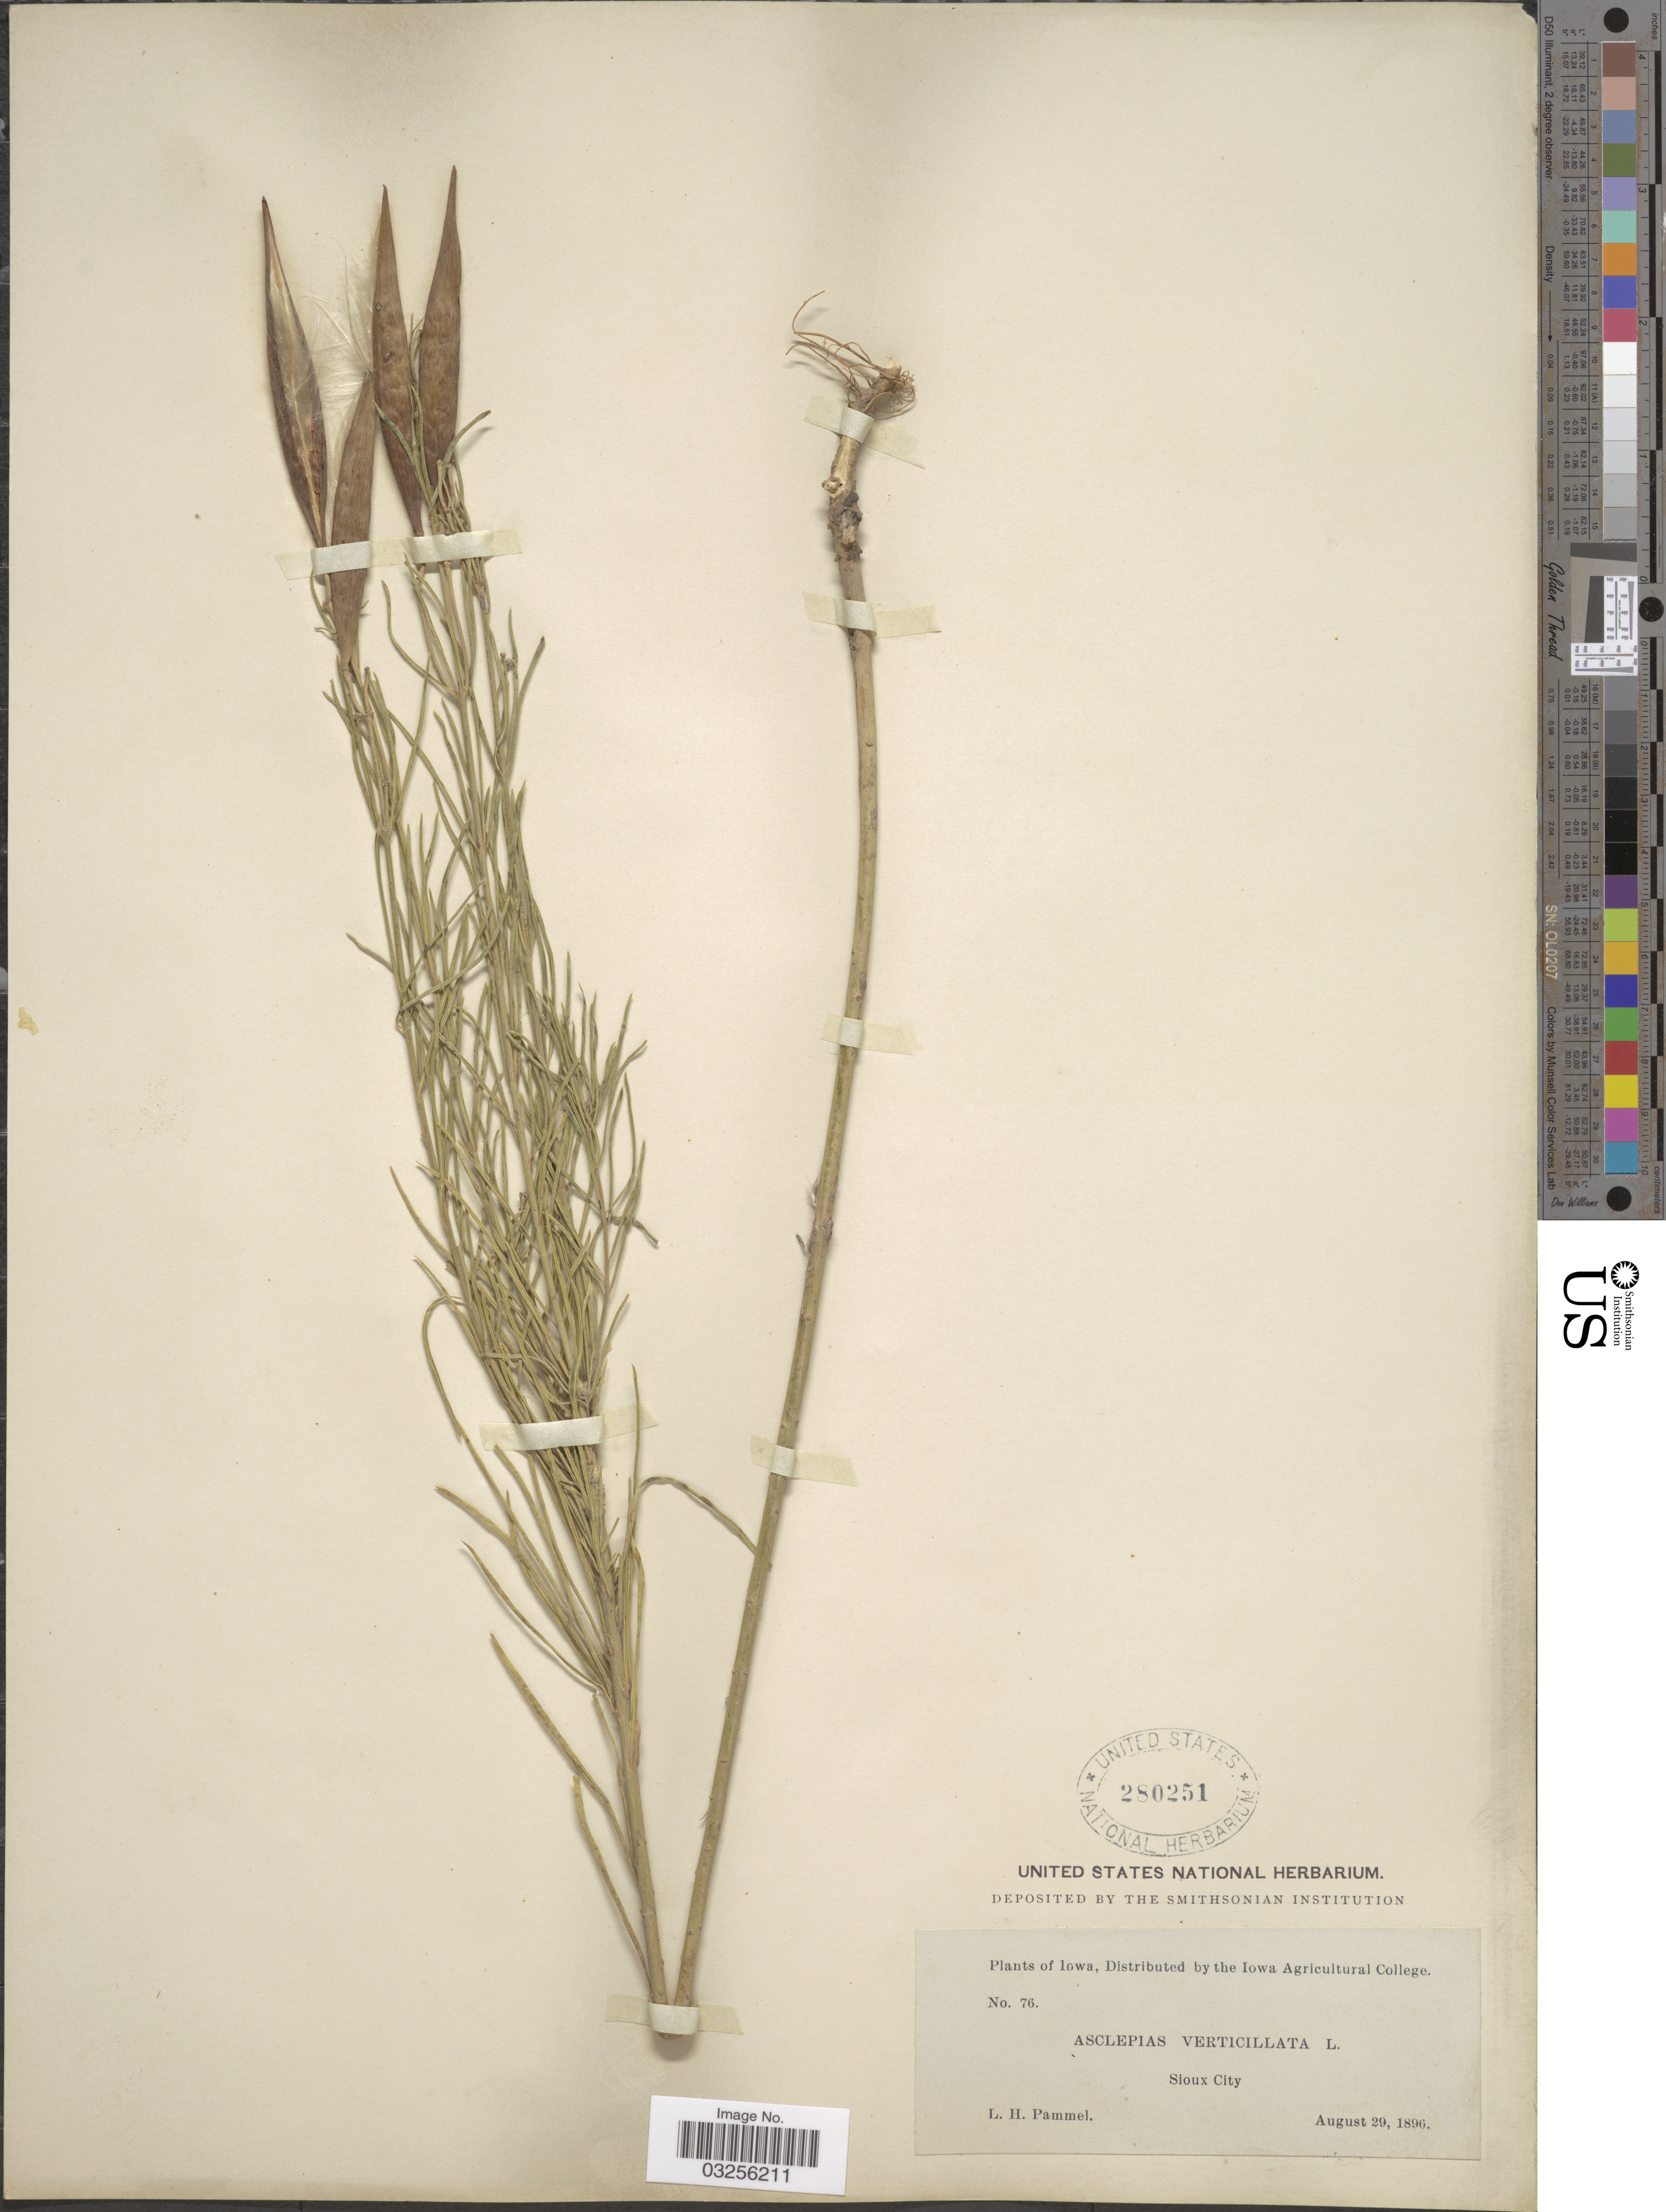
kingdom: Plantae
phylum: Tracheophyta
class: Magnoliopsida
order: Gentianales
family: Apocynaceae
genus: Asclepias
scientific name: Asclepias verticillata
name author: L.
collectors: L. Pammel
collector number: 76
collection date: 1896-08-29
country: United States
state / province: Iowa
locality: Sioux City.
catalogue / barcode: US 280251